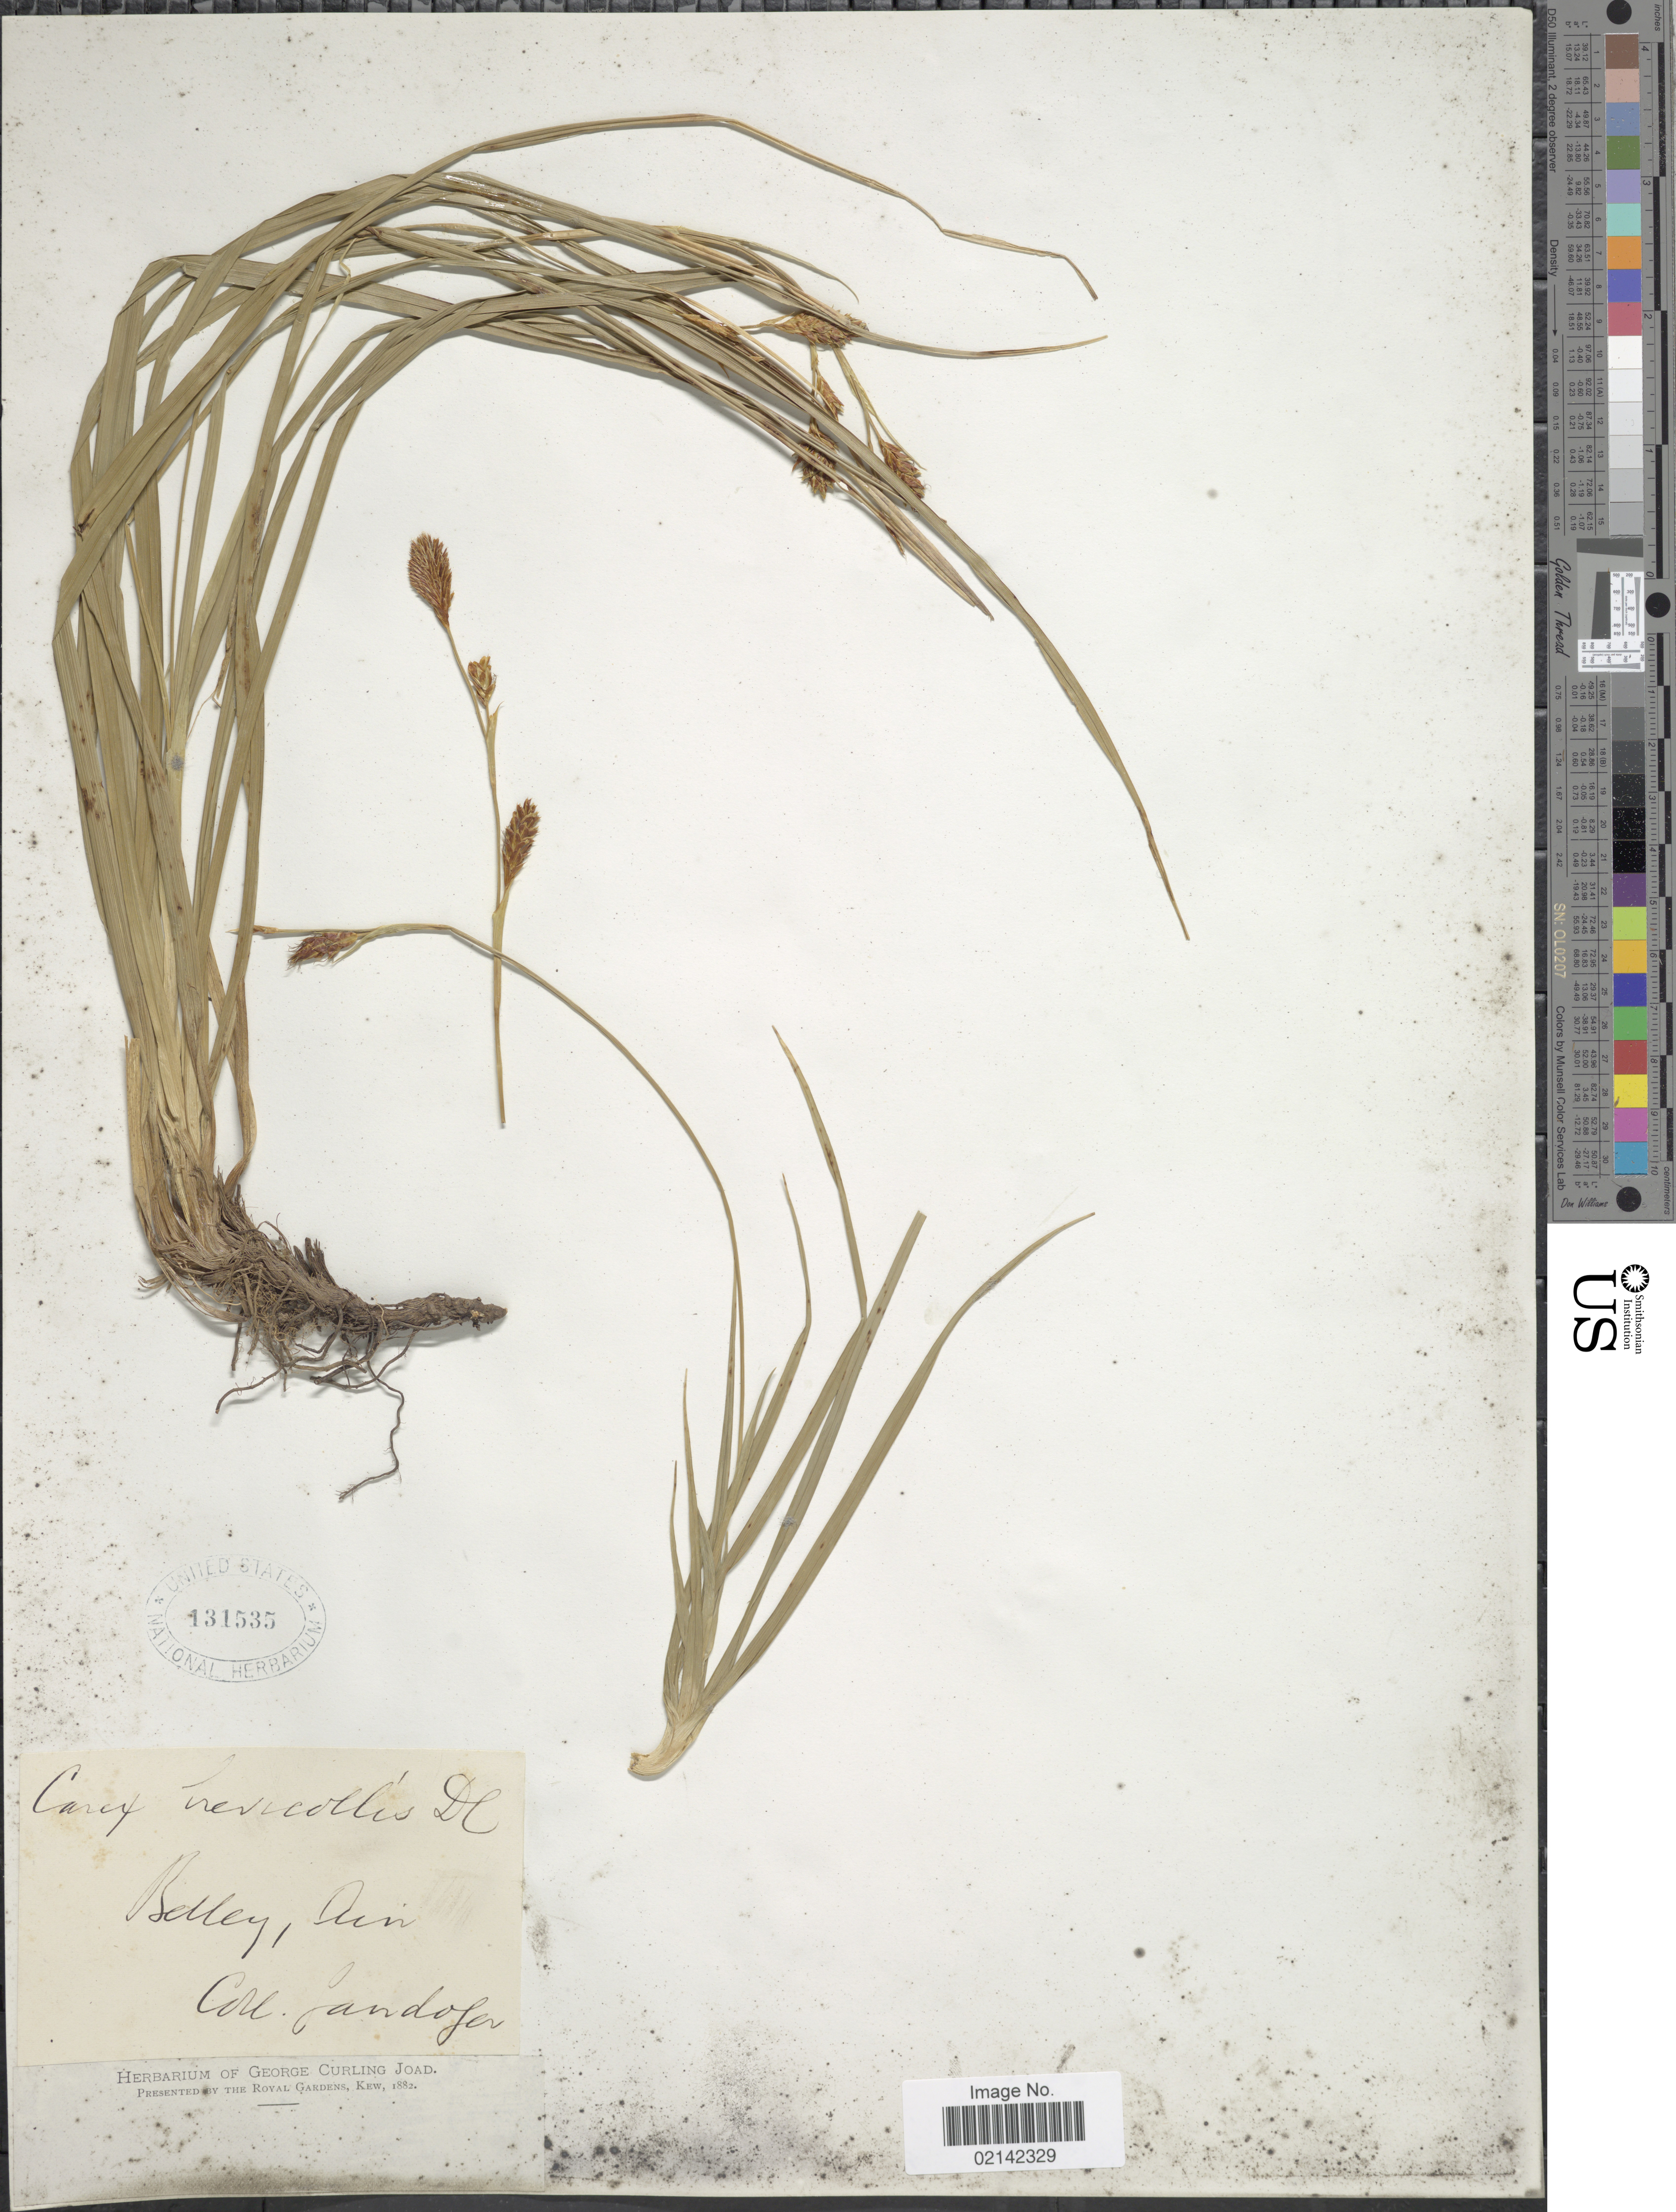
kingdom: Plantae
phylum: Tracheophyta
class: Liliopsida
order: Poales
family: Cyperaceae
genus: Carex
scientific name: Carex brevicollis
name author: DC.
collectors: Sandofer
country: France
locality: Belley, Ain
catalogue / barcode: US 131535